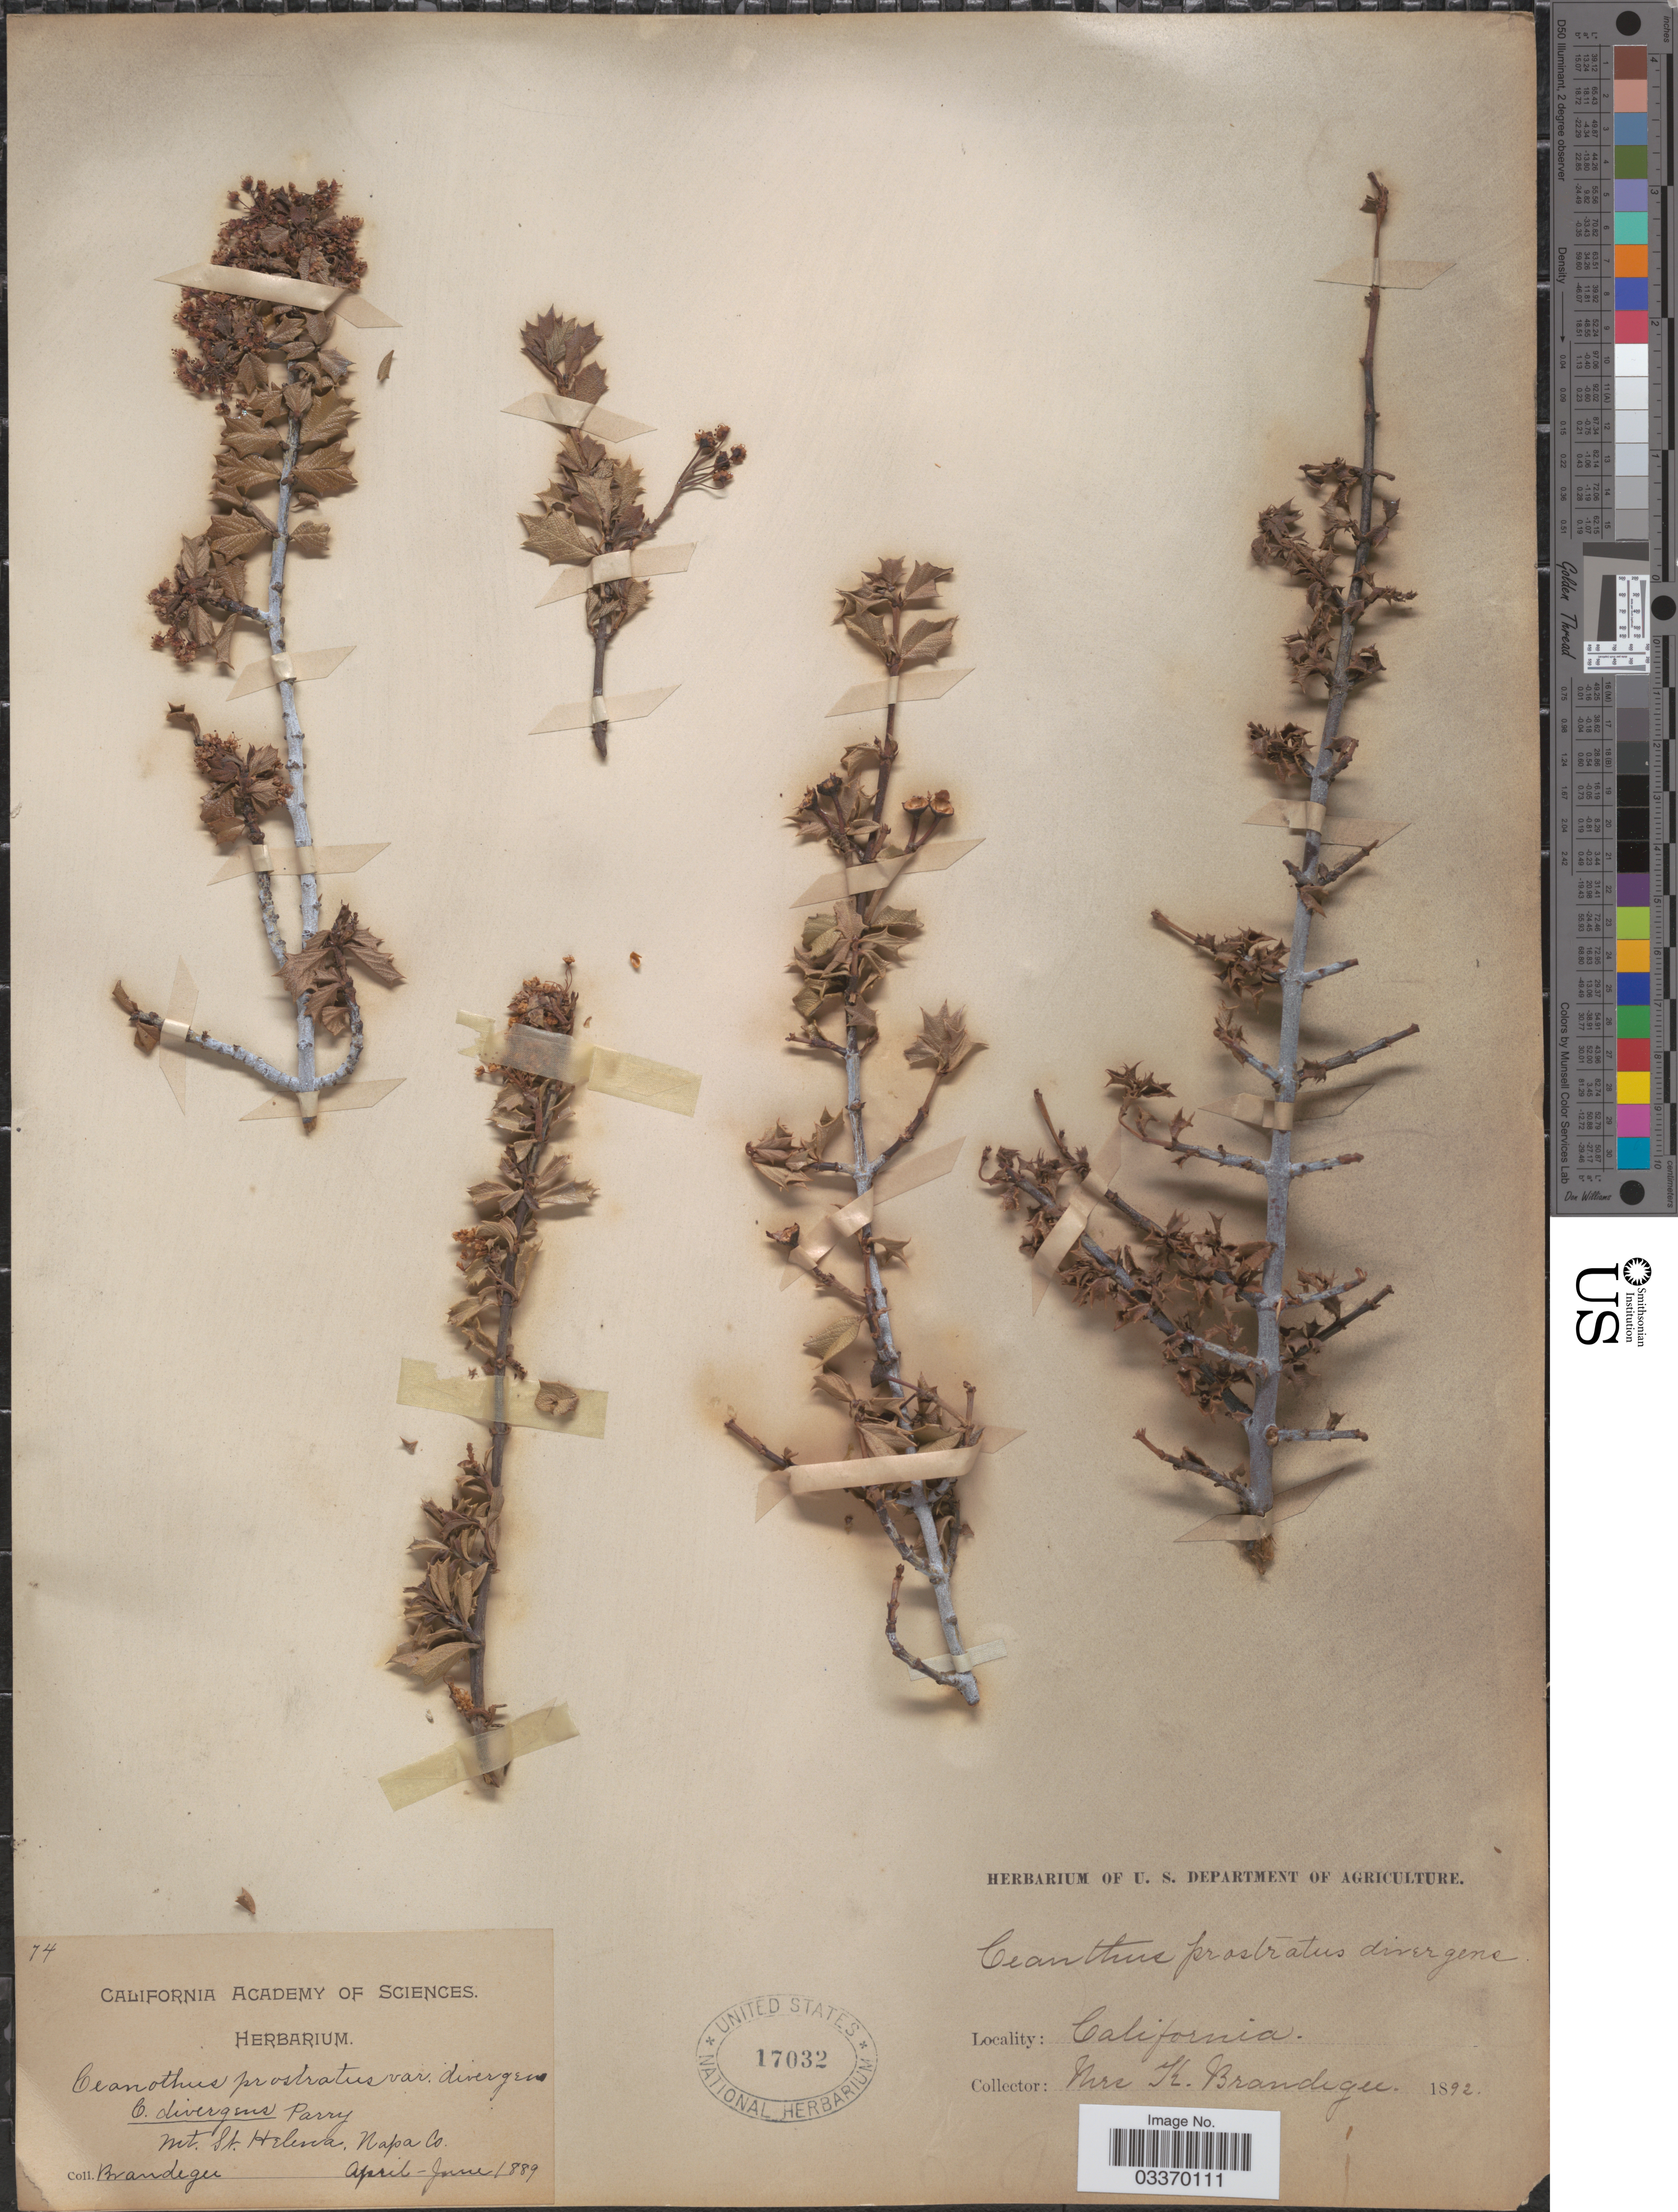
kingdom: Plantae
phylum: Tracheophyta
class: Magnoliopsida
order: Rosales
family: Rhamnaceae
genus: Ceanothus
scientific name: Ceanothus prostratus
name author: Benth.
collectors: K. Brandegee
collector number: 74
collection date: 1889-04/1892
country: United States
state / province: California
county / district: Napa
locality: Mt. St. Helena, Napa Co.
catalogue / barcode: US 17032